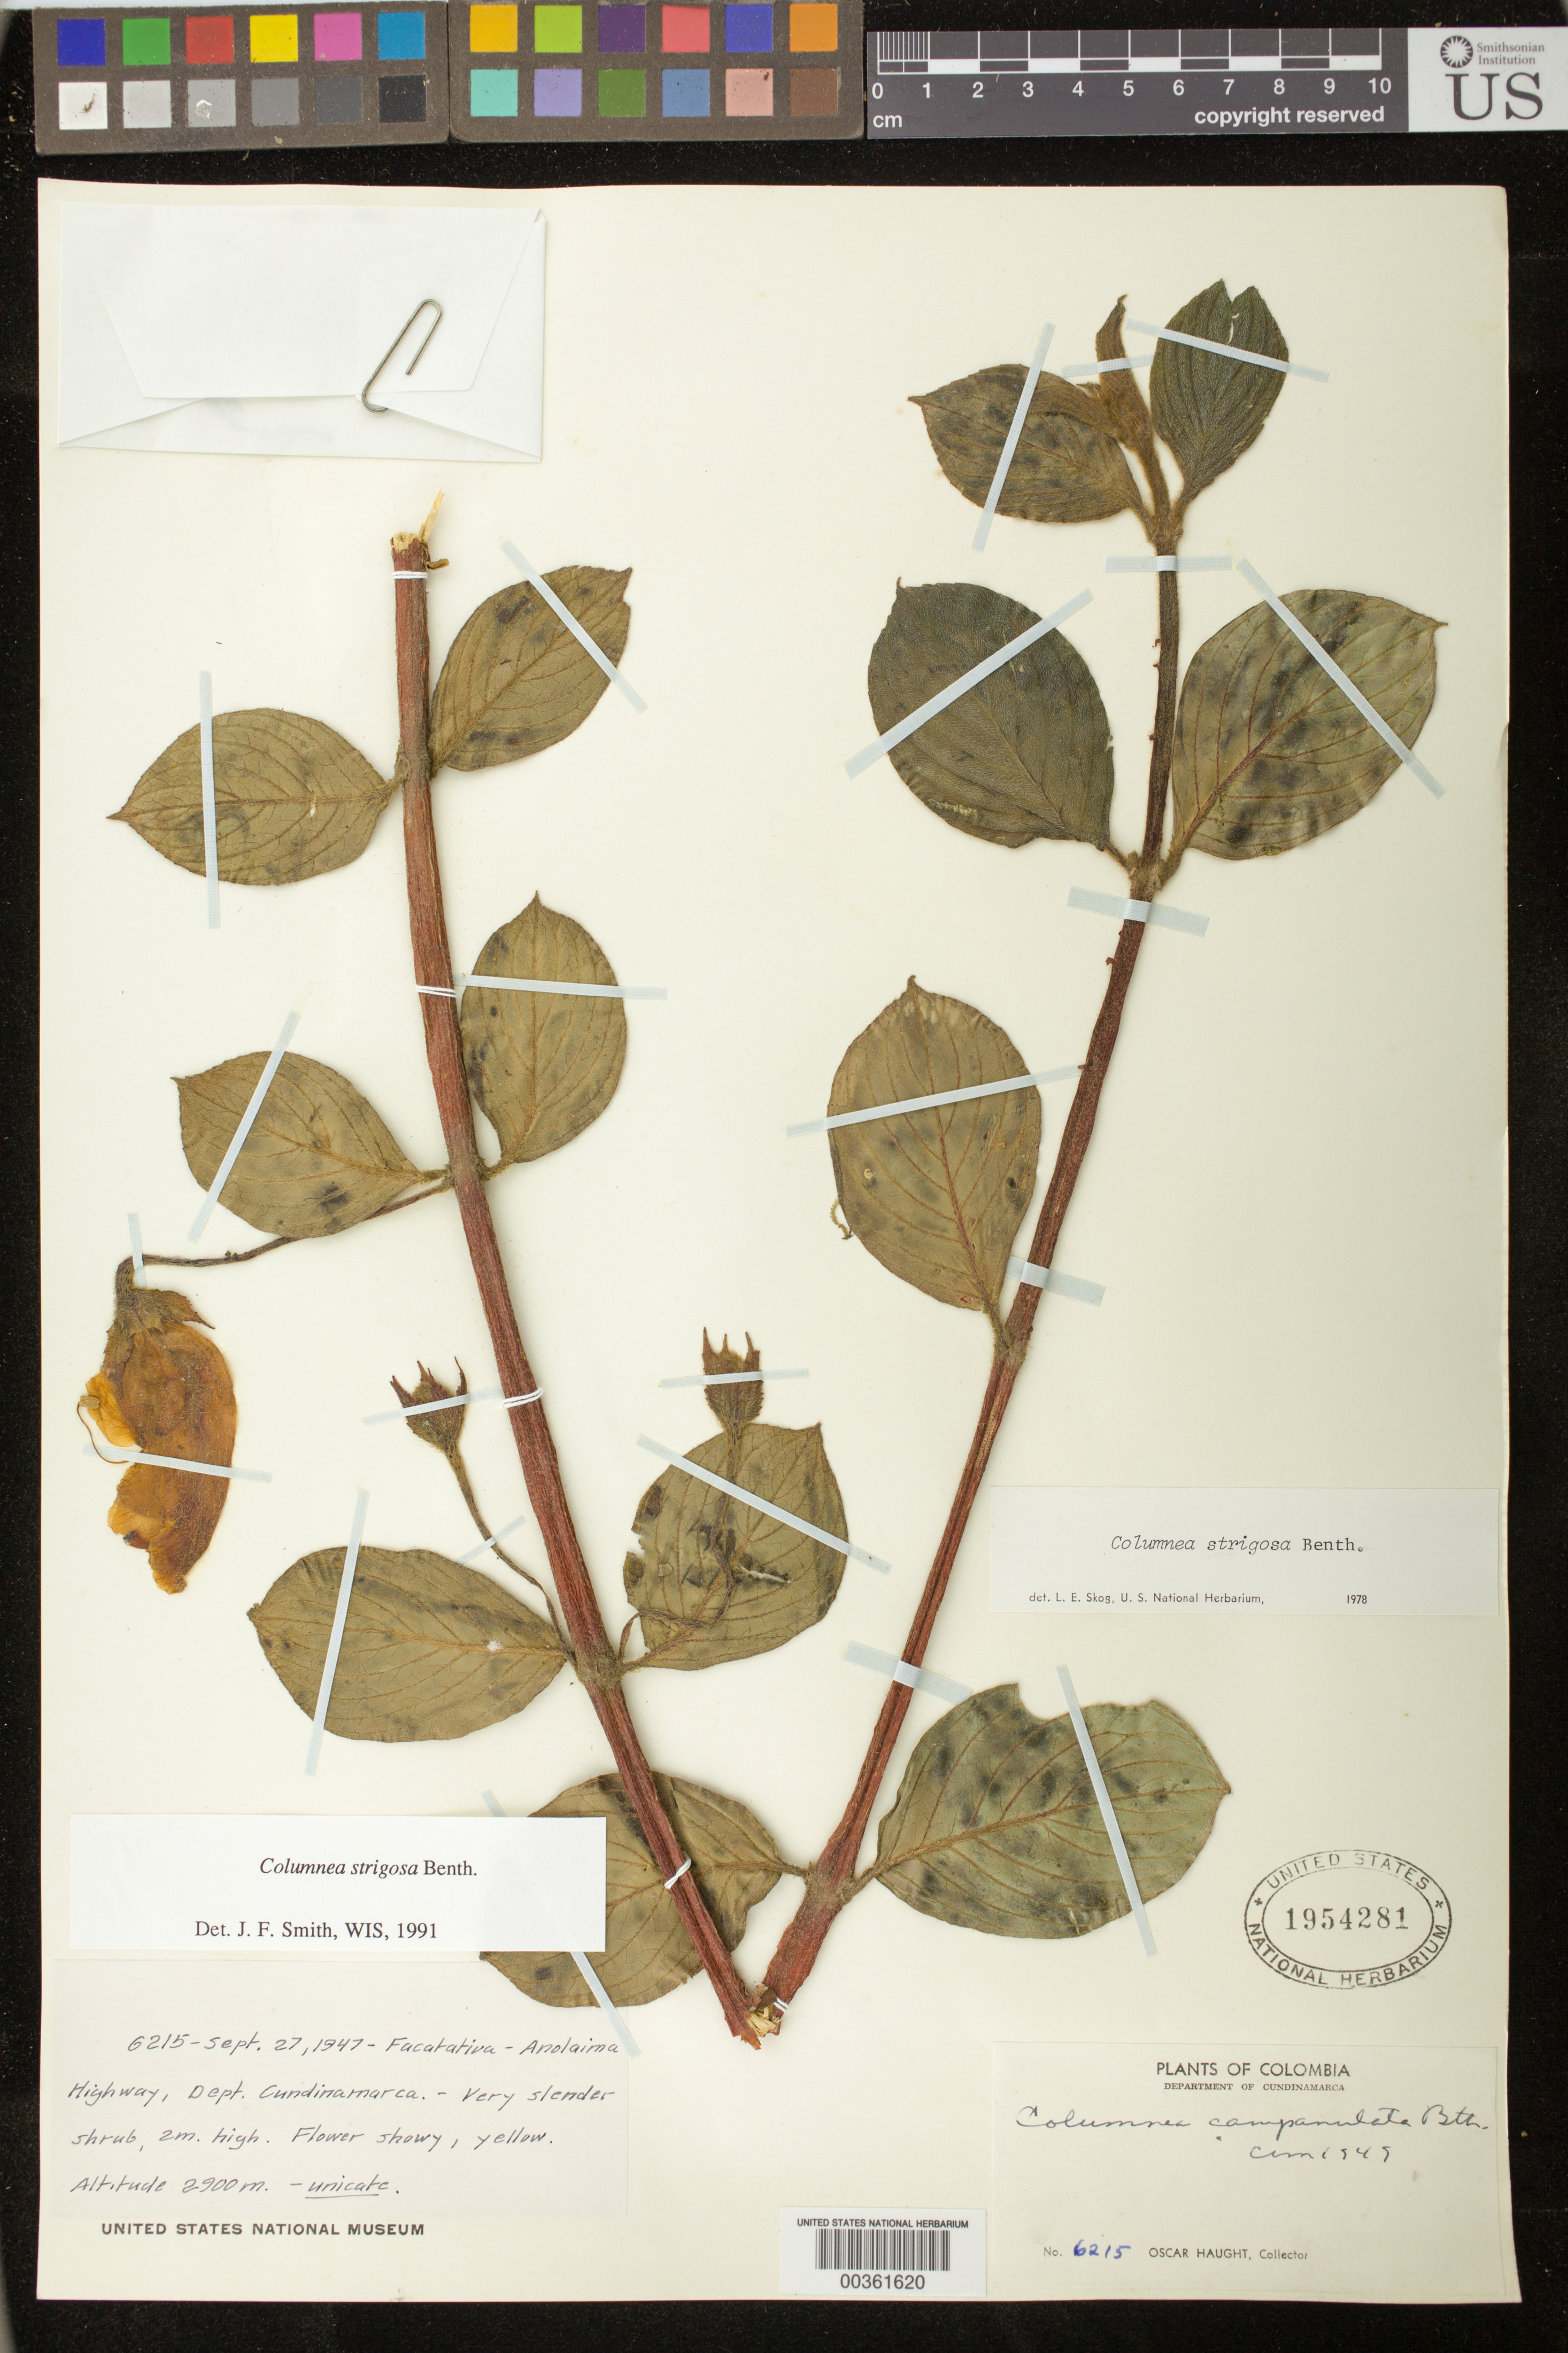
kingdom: Plantae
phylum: Tracheophyta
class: Magnoliopsida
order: Lamiales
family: Gesneriaceae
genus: Columnea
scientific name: Columnea strigosa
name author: Benth.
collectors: O. L. Haught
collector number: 6215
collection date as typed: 27 Sep 1947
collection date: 1947-09-27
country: Colombia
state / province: Cundinamarca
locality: Facatativa-Anolaima highway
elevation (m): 2900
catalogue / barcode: US 1954281